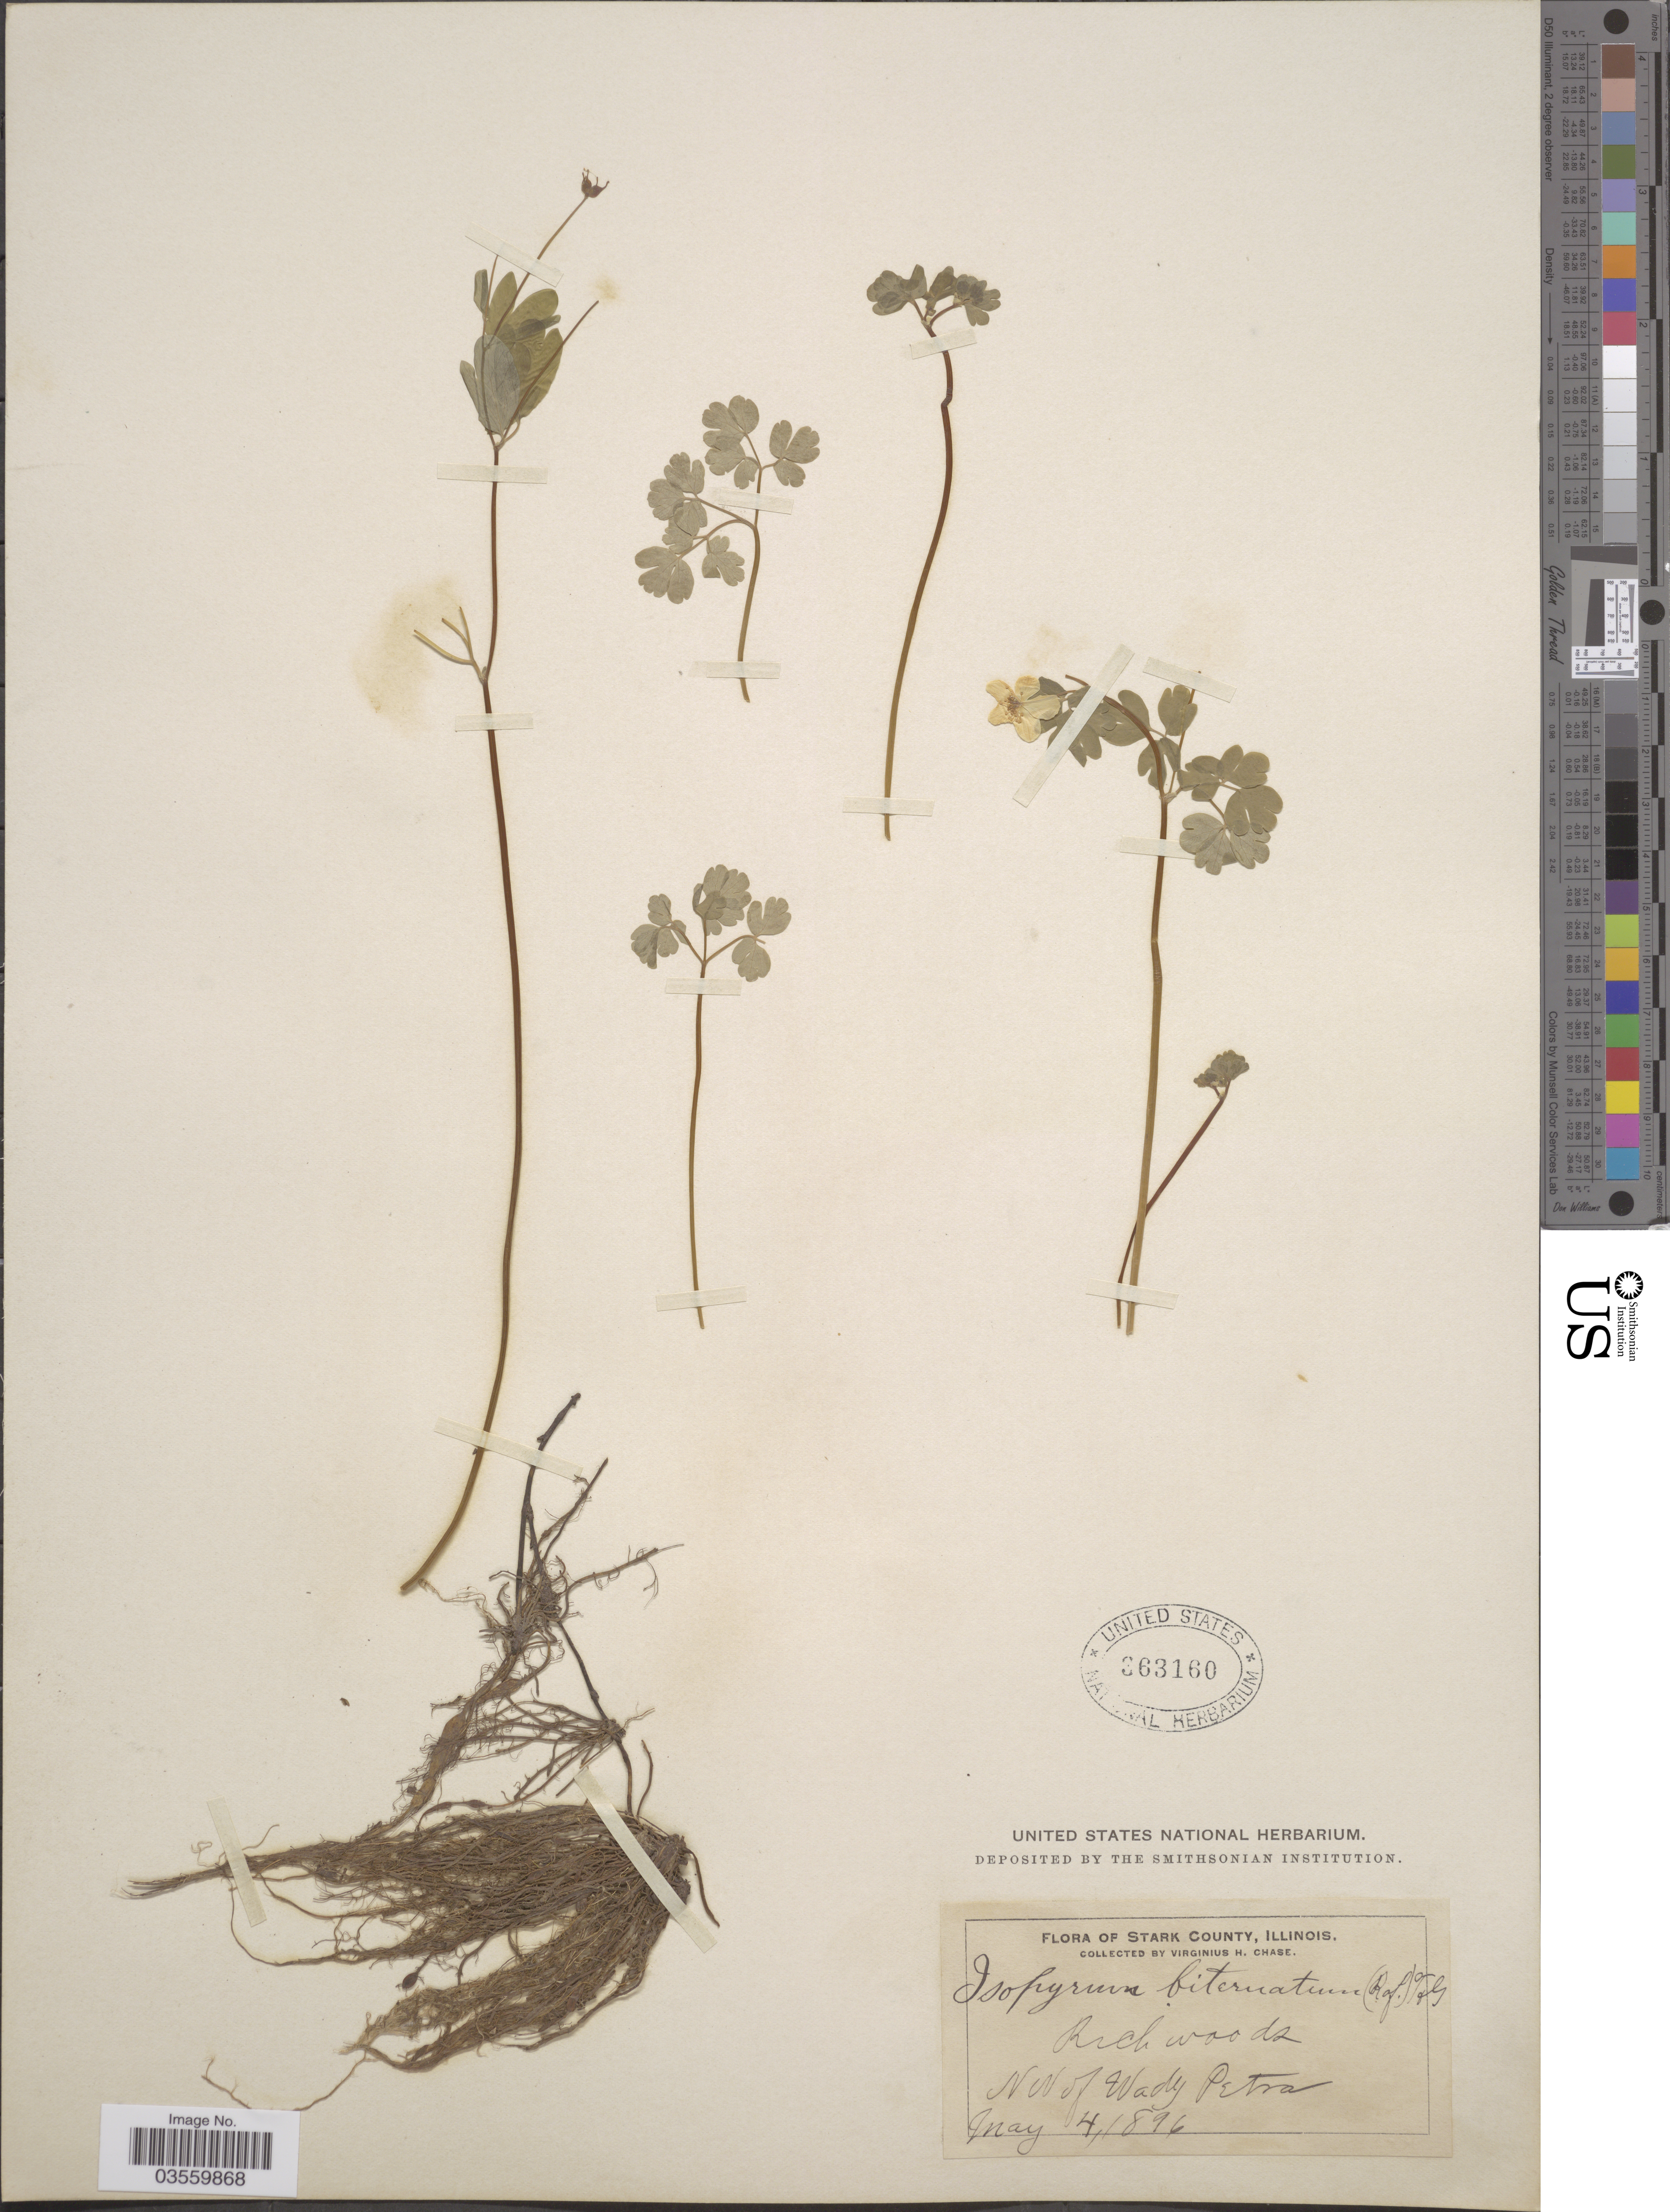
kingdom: Plantae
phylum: Tracheophyta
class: Magnoliopsida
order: Ranunculales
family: Ranunculaceae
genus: Enemion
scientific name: Enemion biternatum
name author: (Torr. & A. Gray) Raf.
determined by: Strong, Mark T., (BOT), Smithsonian Institution - National Museum of Natural History (UNITED STATES)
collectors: V. H. Chase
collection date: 1896-05-04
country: United States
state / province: Illinois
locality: Stark County. NW of Wady Petra.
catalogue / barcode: US 363160